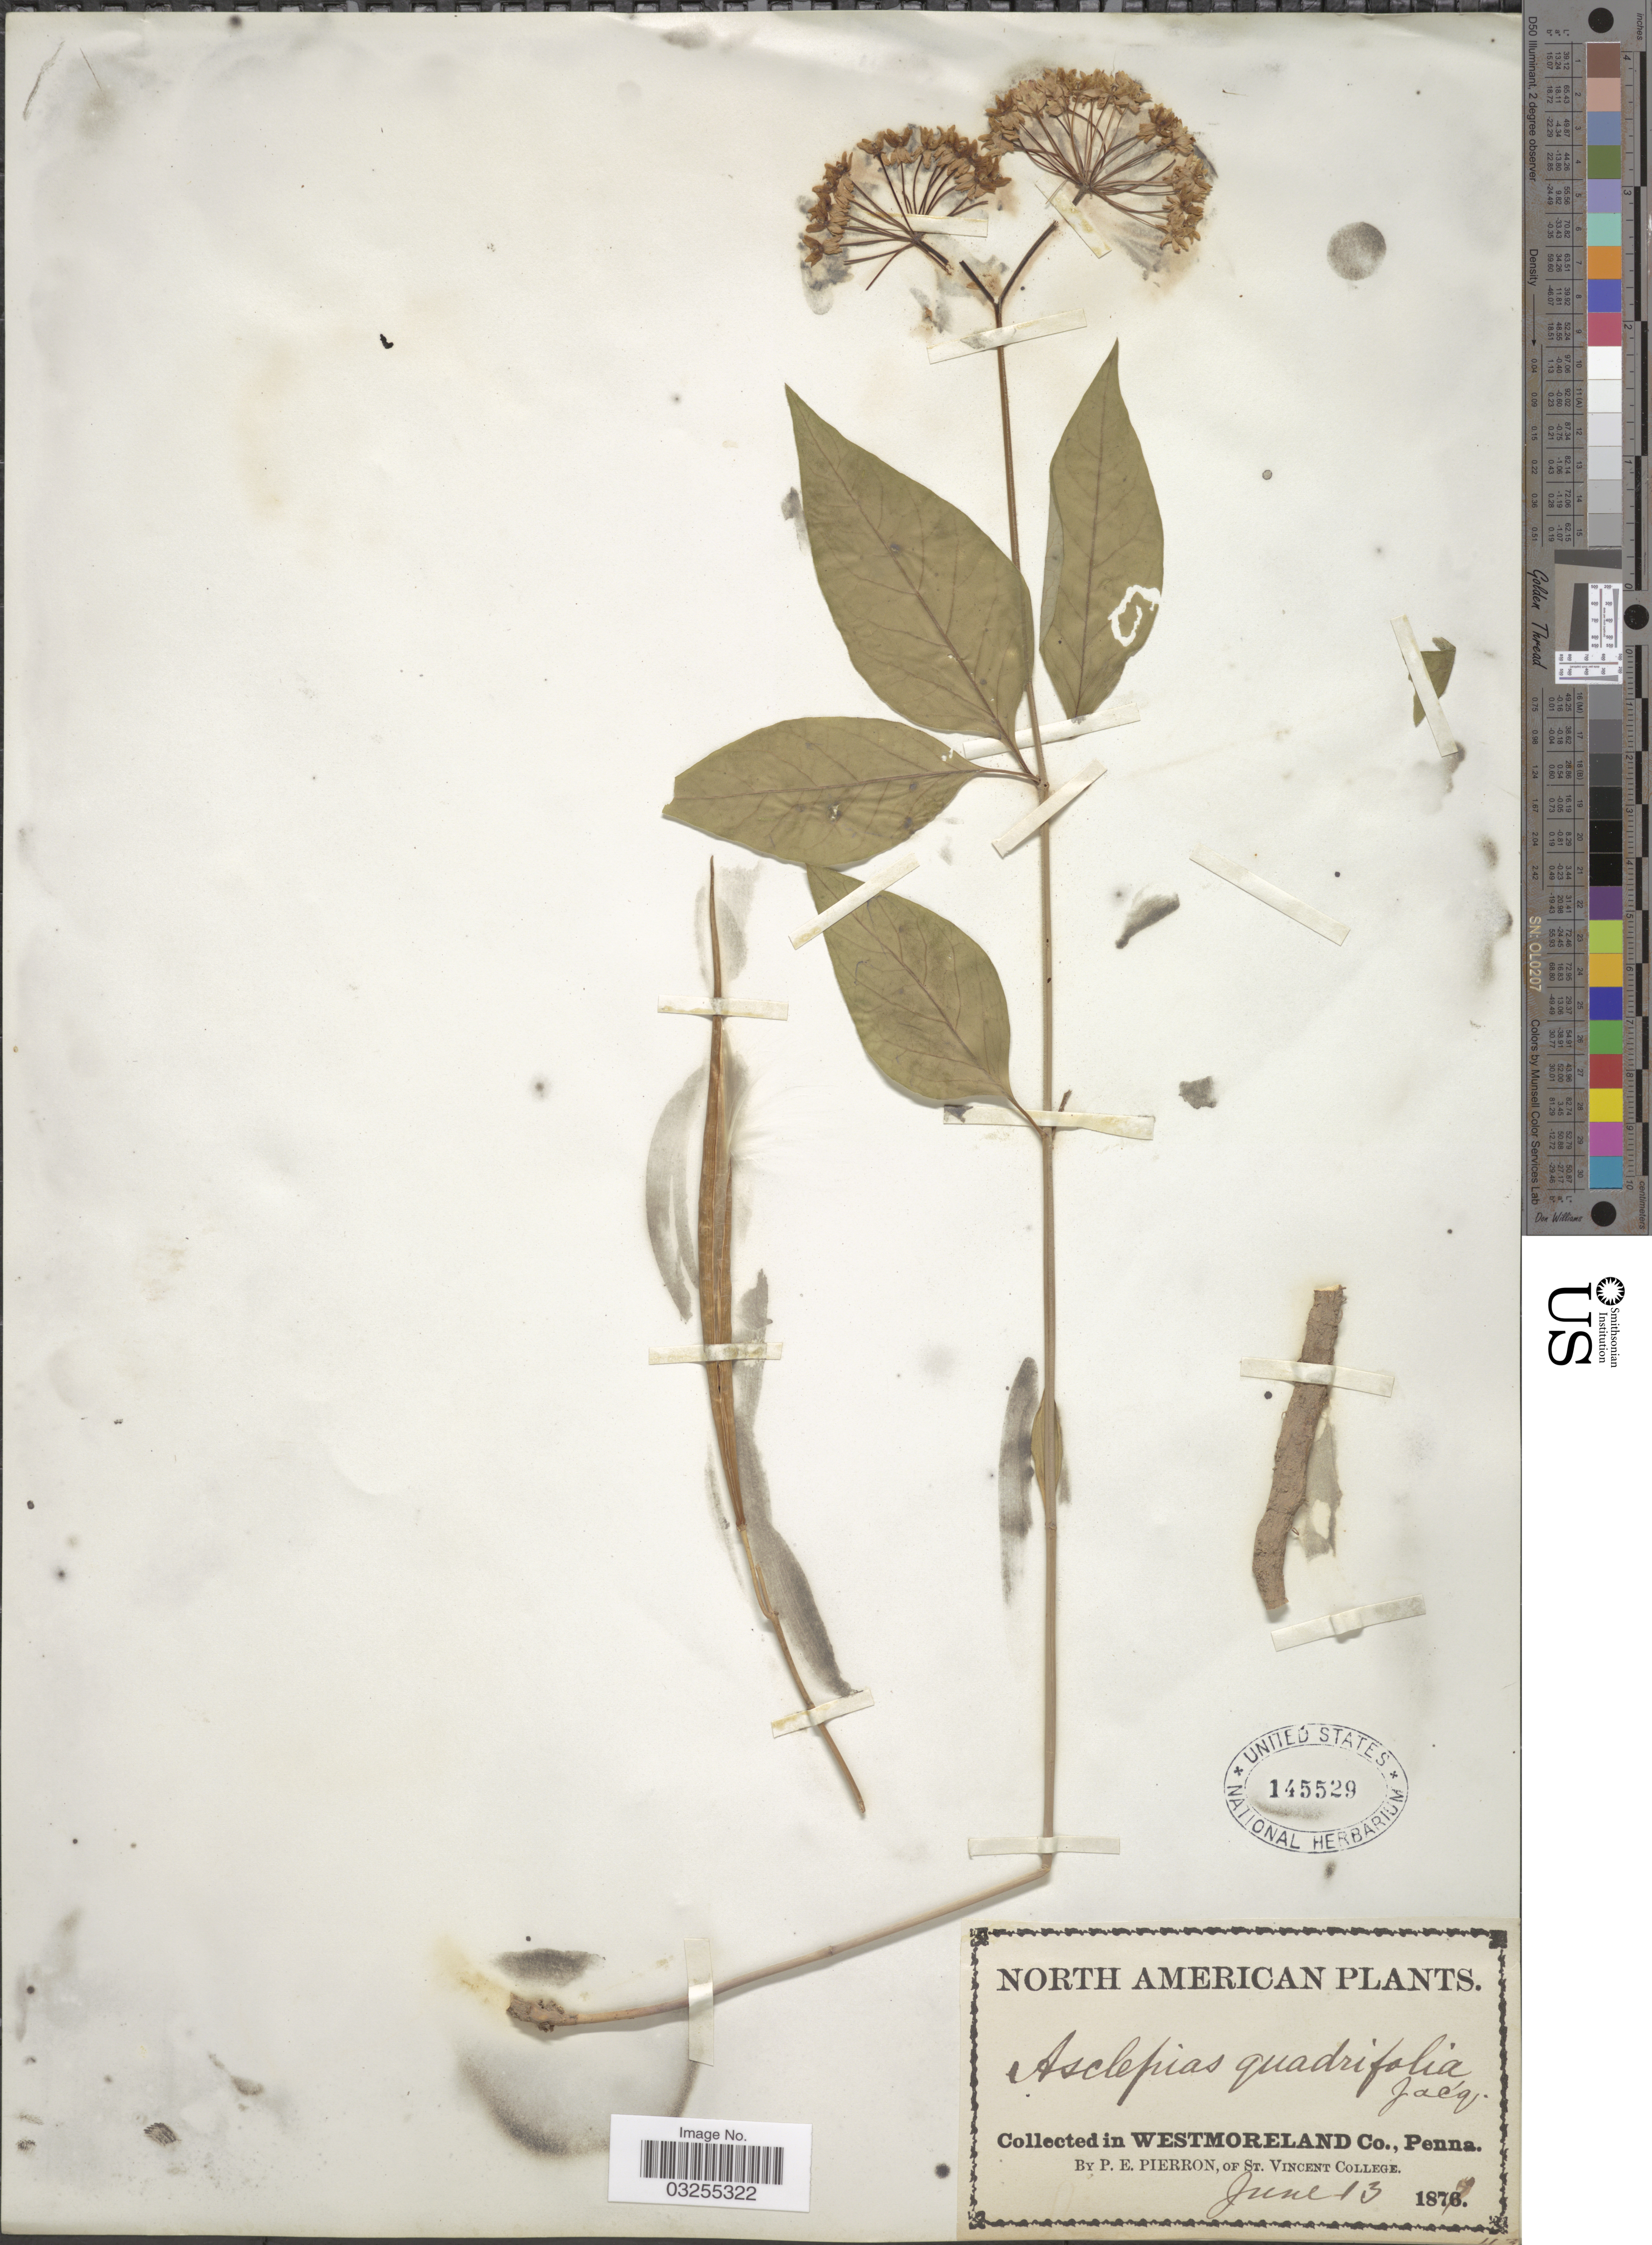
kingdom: Plantae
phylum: Tracheophyta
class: Magnoliopsida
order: Gentianales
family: Apocynaceae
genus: Asclepias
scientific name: Asclepias quadrifolia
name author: Jacq.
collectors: P. Pierron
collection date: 1877-06-13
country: United States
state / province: Pennsylvania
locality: Westmoreland Co., Penna.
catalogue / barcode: US 145529